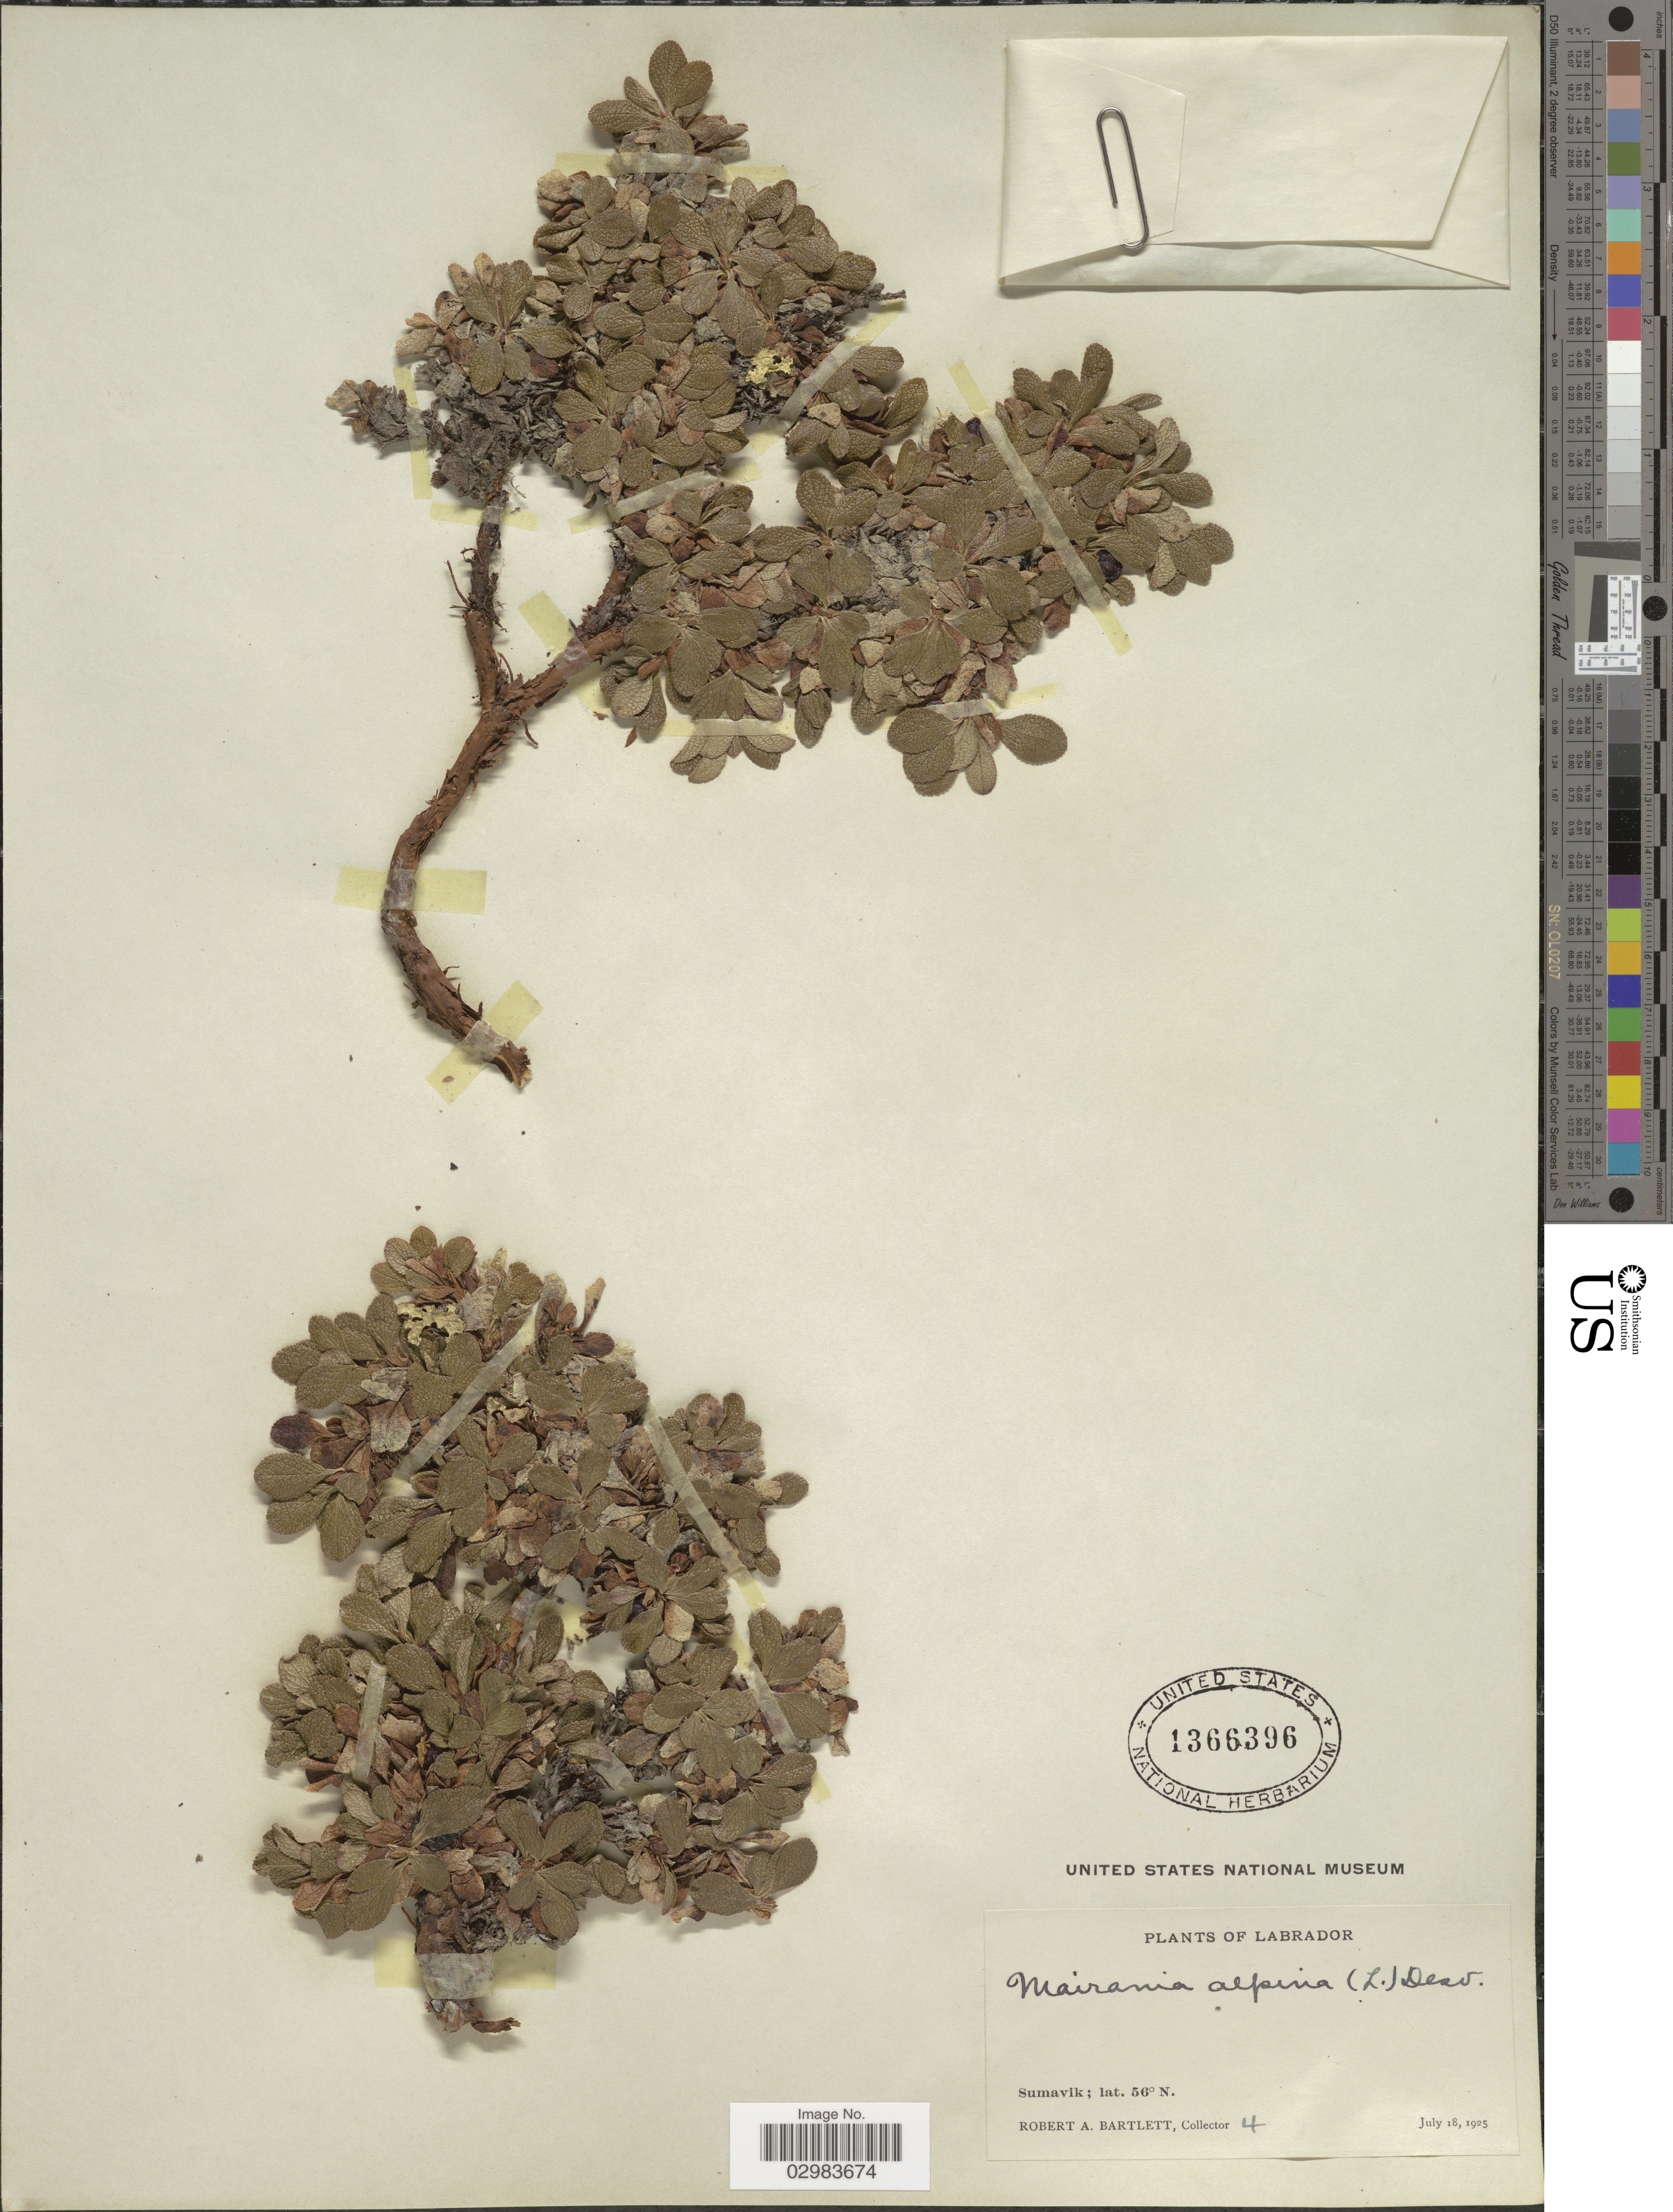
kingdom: Plantae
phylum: Tracheophyta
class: Magnoliopsida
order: Ericales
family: Ericaceae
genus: Arctostaphylos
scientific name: Arctostaphylos alpina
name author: (L.) Spreng.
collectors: R. A. Bartlett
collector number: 4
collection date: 1925-07-18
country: Canada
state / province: Newfoundland and Labrador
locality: Labrador. Sumavik.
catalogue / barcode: US 1366396